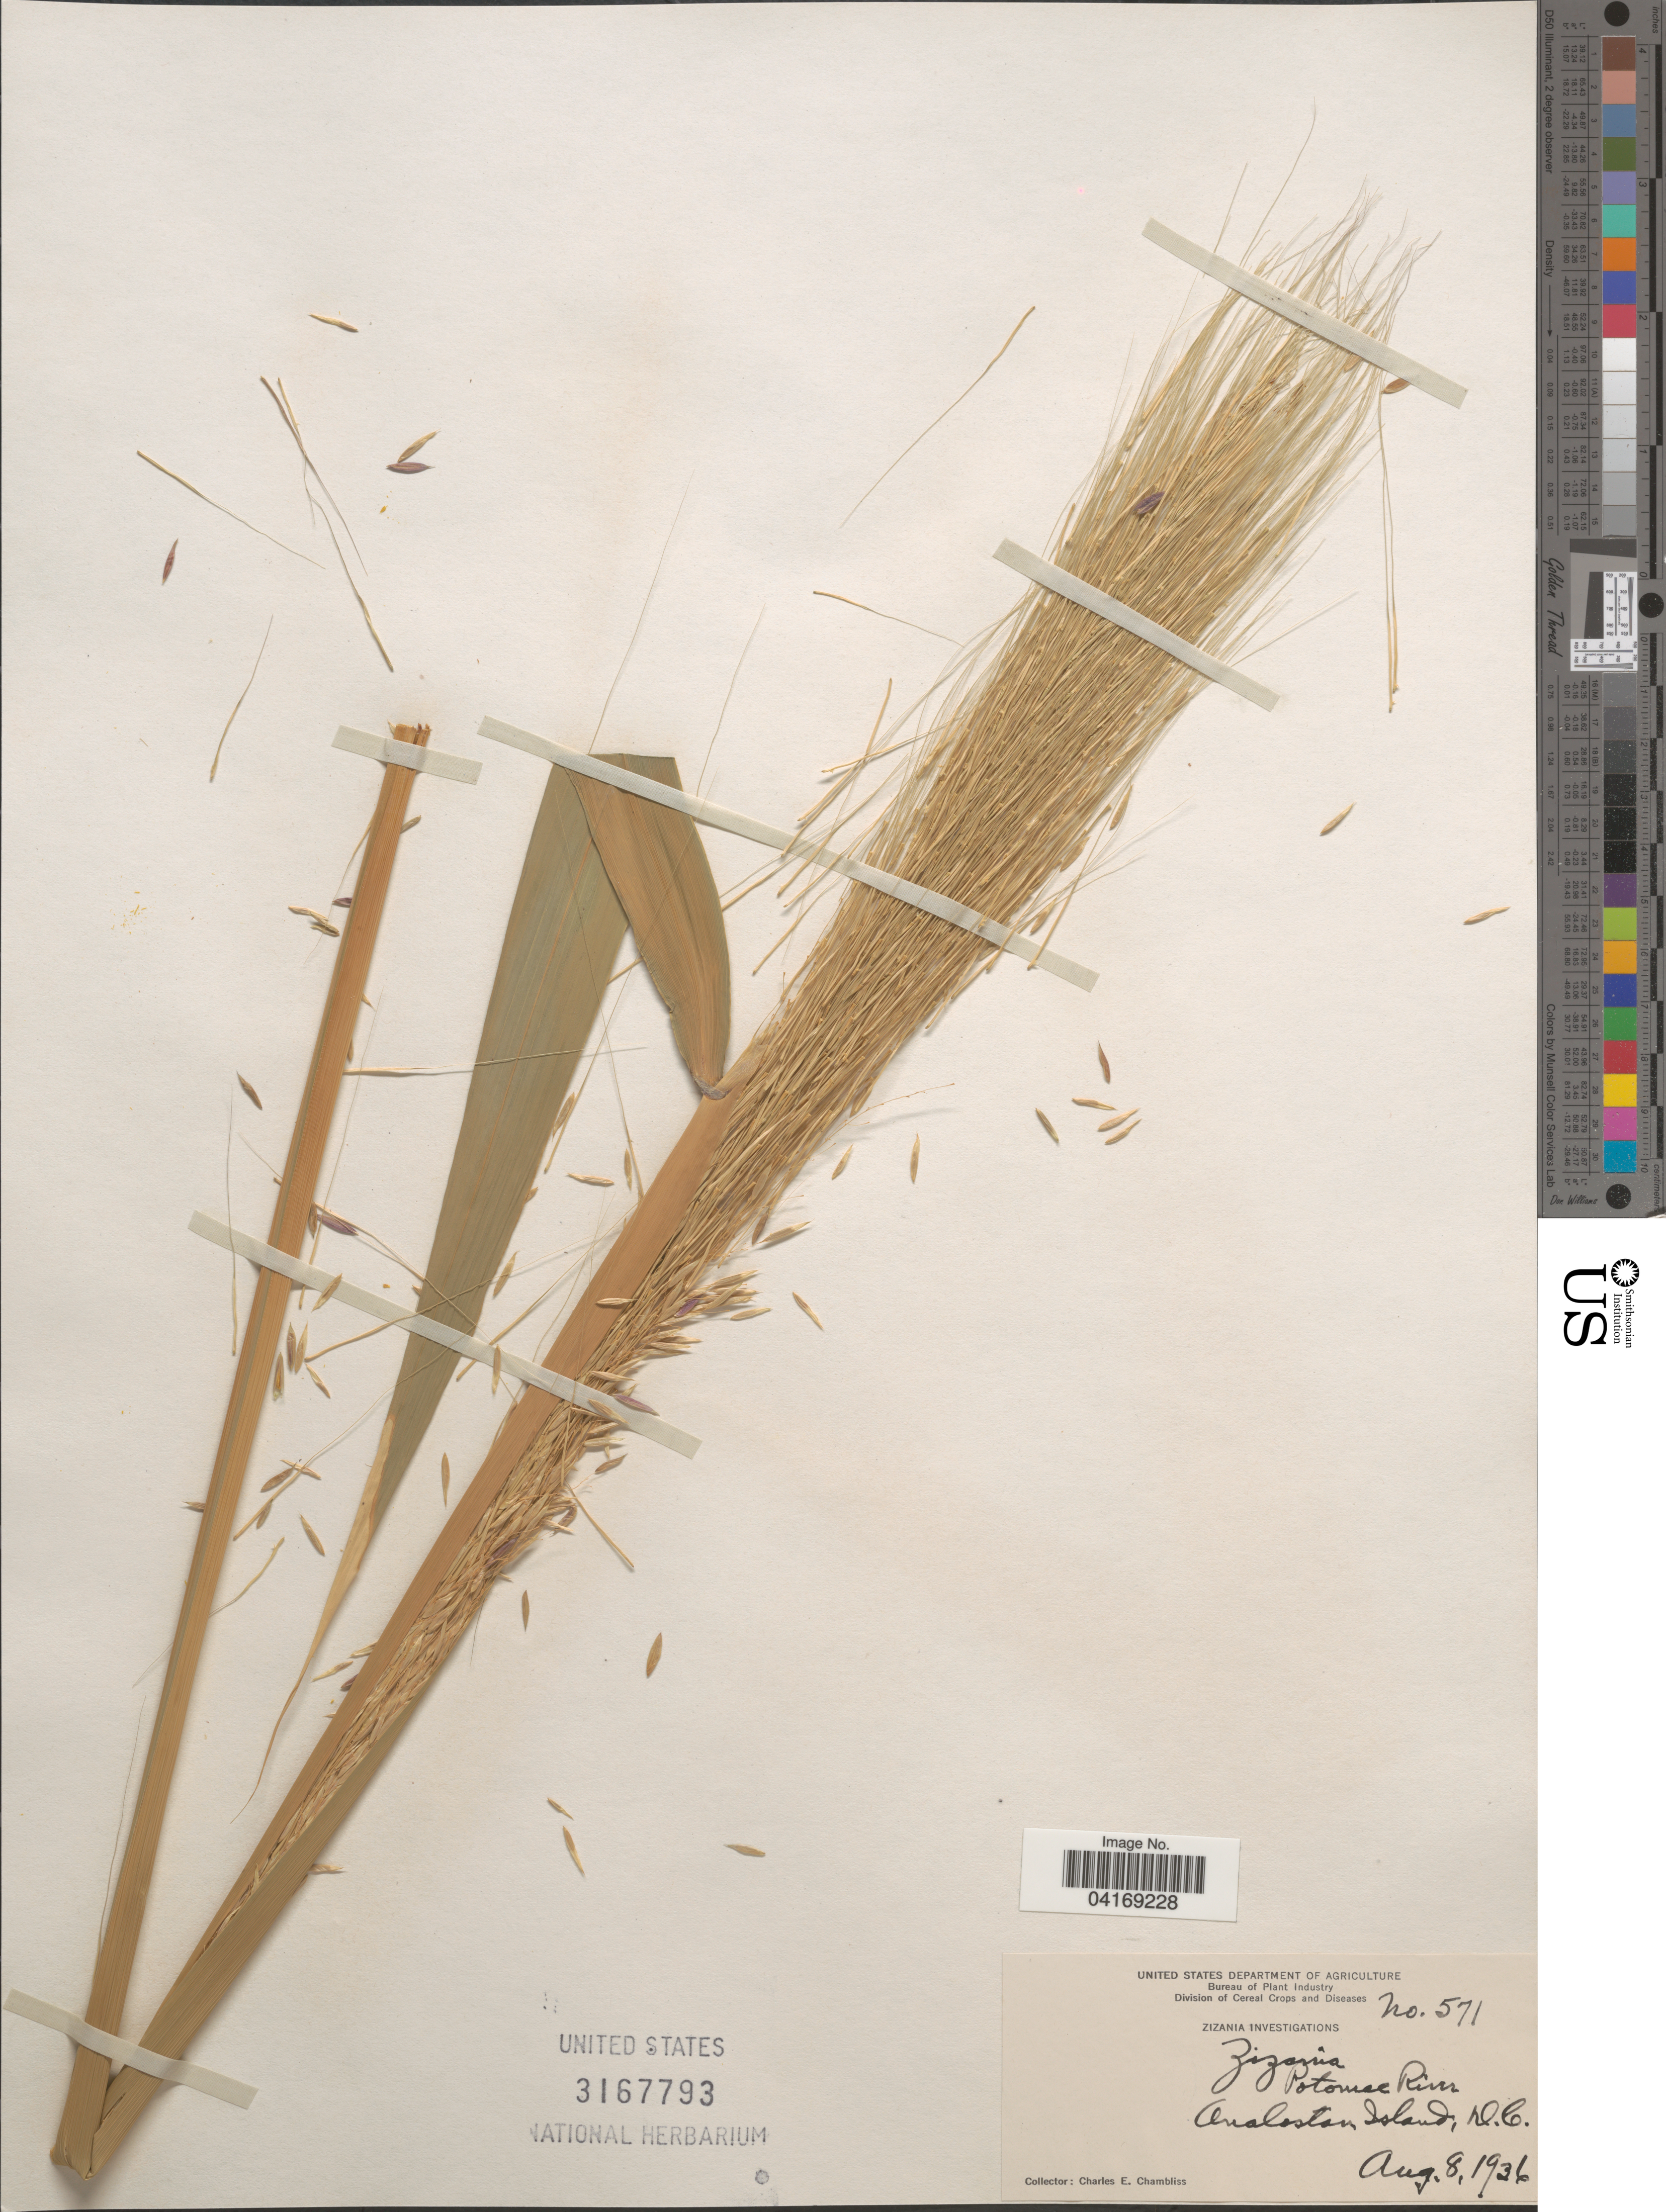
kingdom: Plantae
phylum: Tracheophyta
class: Liliopsida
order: Poales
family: Poaceae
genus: Zizania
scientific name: Zizania sp.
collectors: C. Chambliss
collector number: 571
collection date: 1936-08-08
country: United States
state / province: District of Columbia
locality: Potomac River. Analostan Island, D. C.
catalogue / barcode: US 3167793